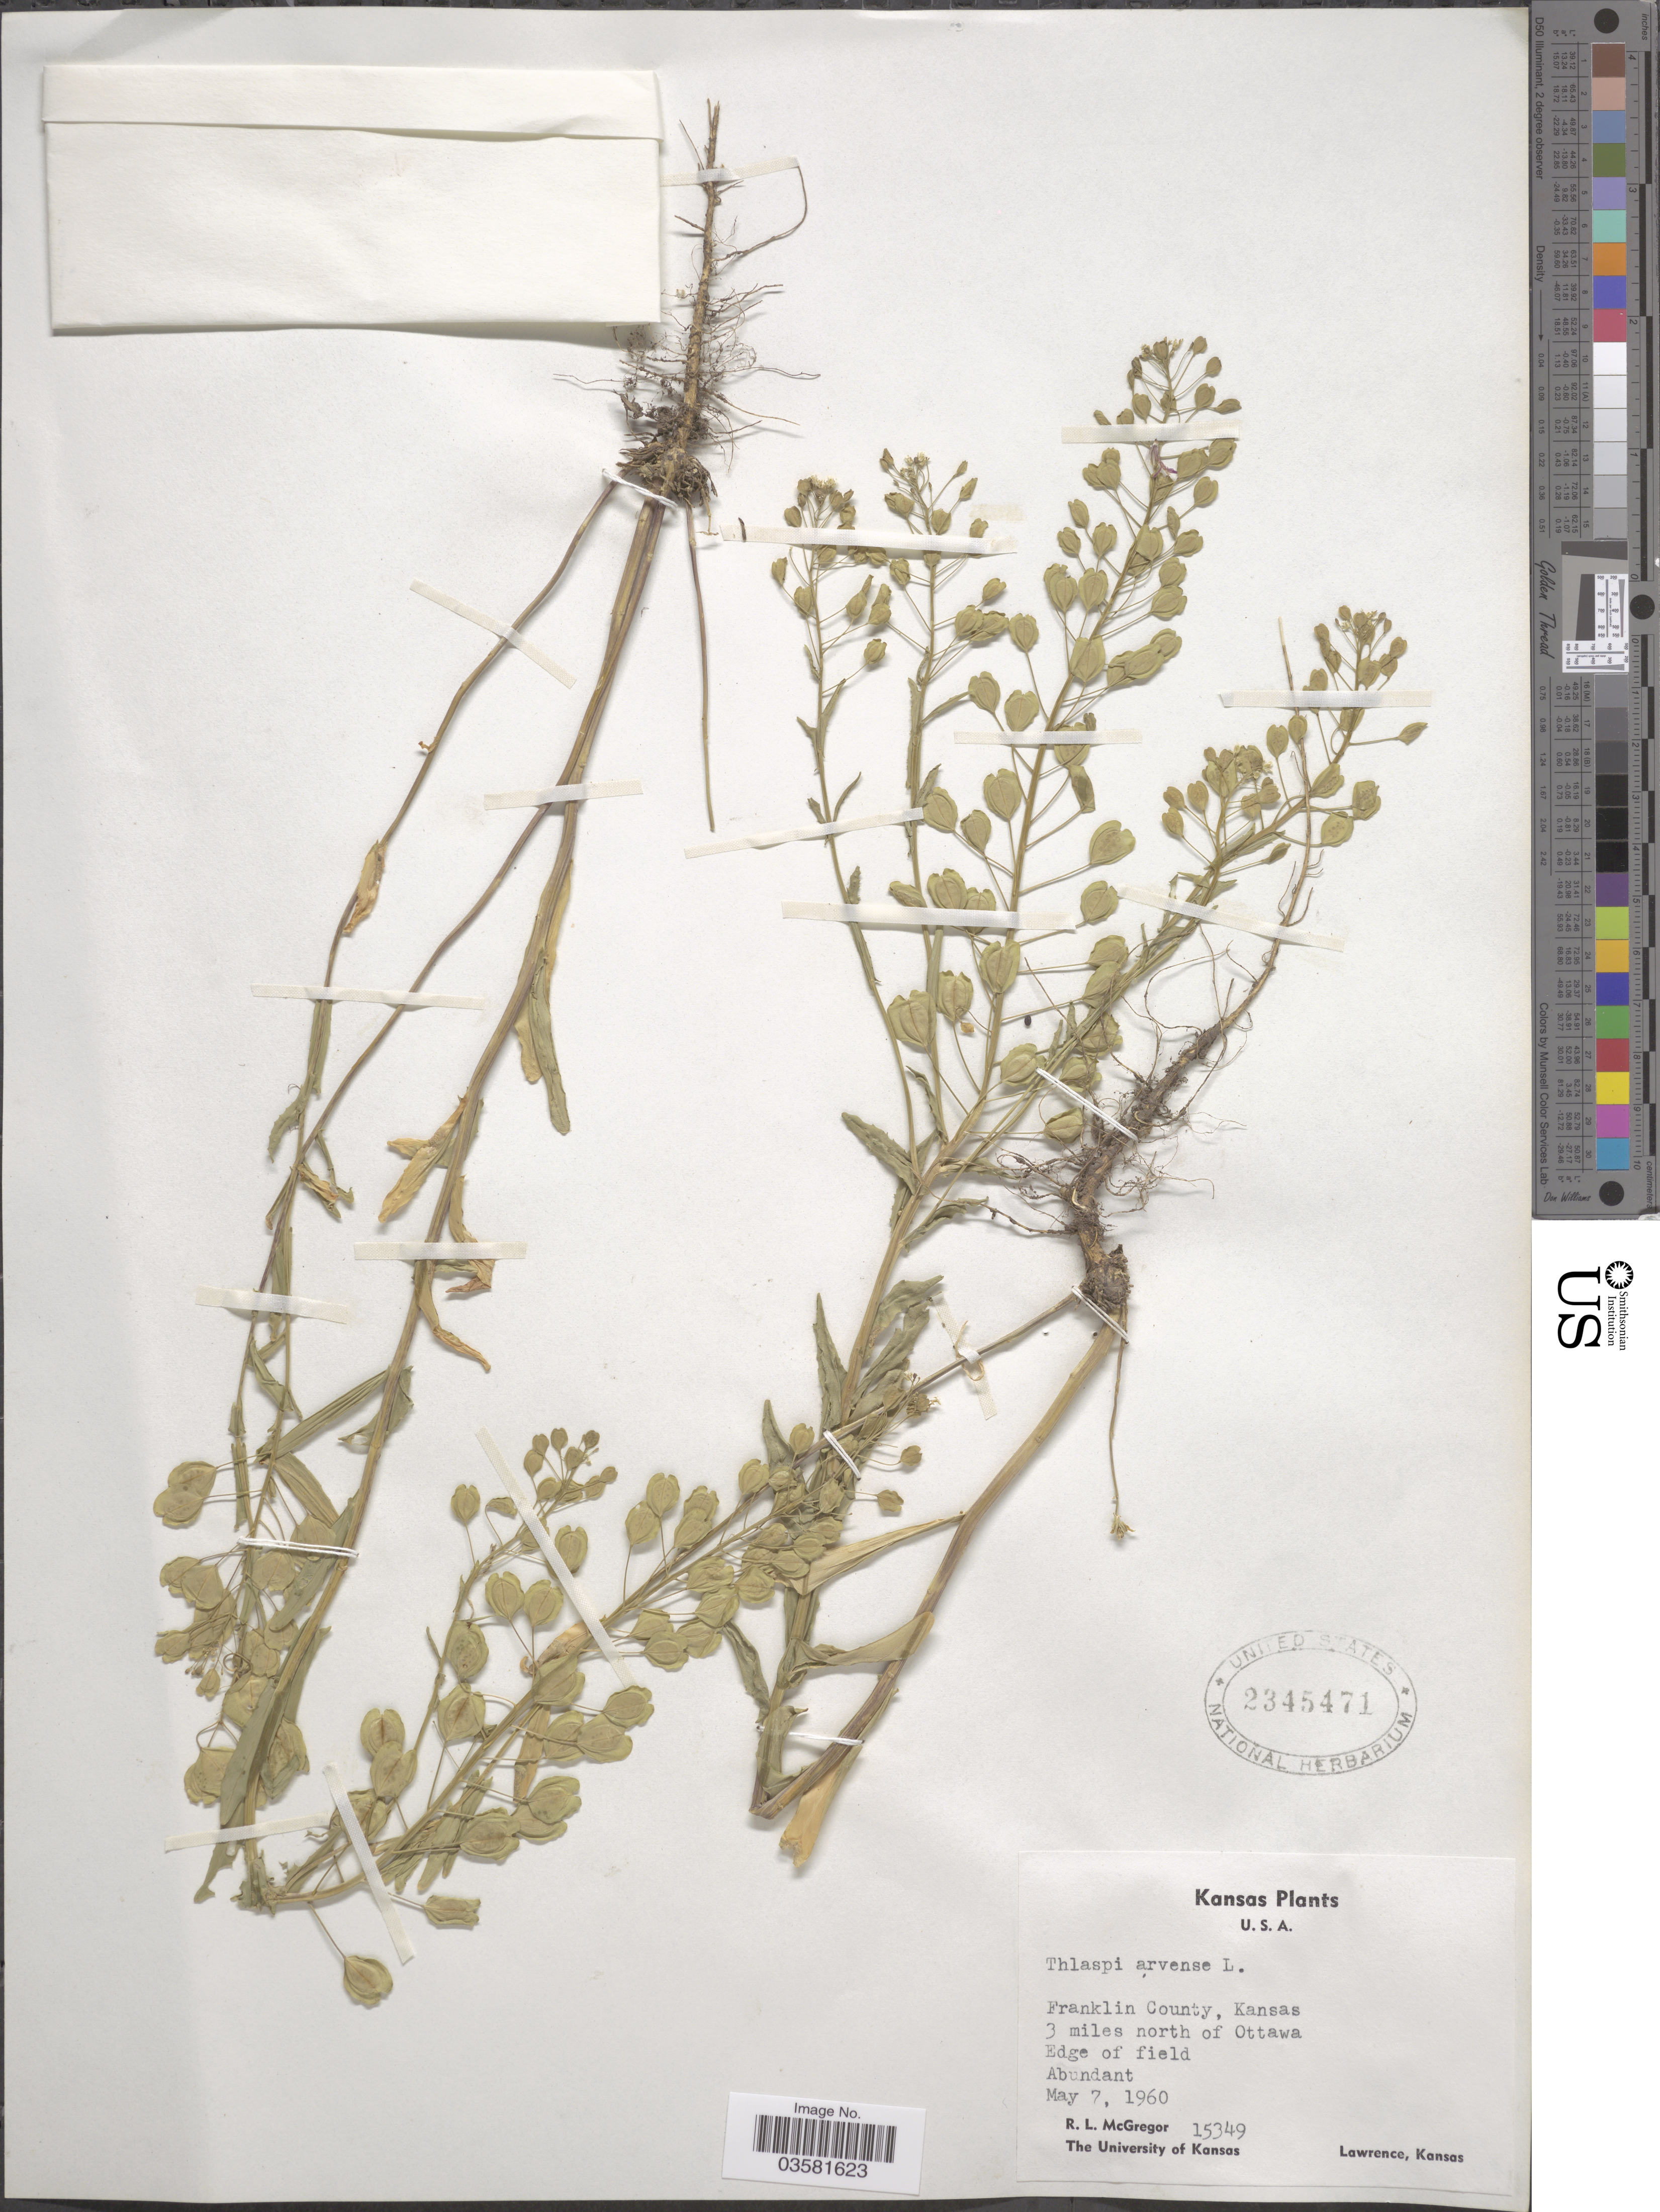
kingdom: Plantae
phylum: Tracheophyta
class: Magnoliopsida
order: Brassicales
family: Brassicaceae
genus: Thlaspi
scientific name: Thlaspi arvense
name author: L.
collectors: R. McGregor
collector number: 15349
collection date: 1960-05-07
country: United States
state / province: Kansas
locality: Franklin County. 3 miles north of Ottawa. Edge of field.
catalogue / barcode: US 2345471